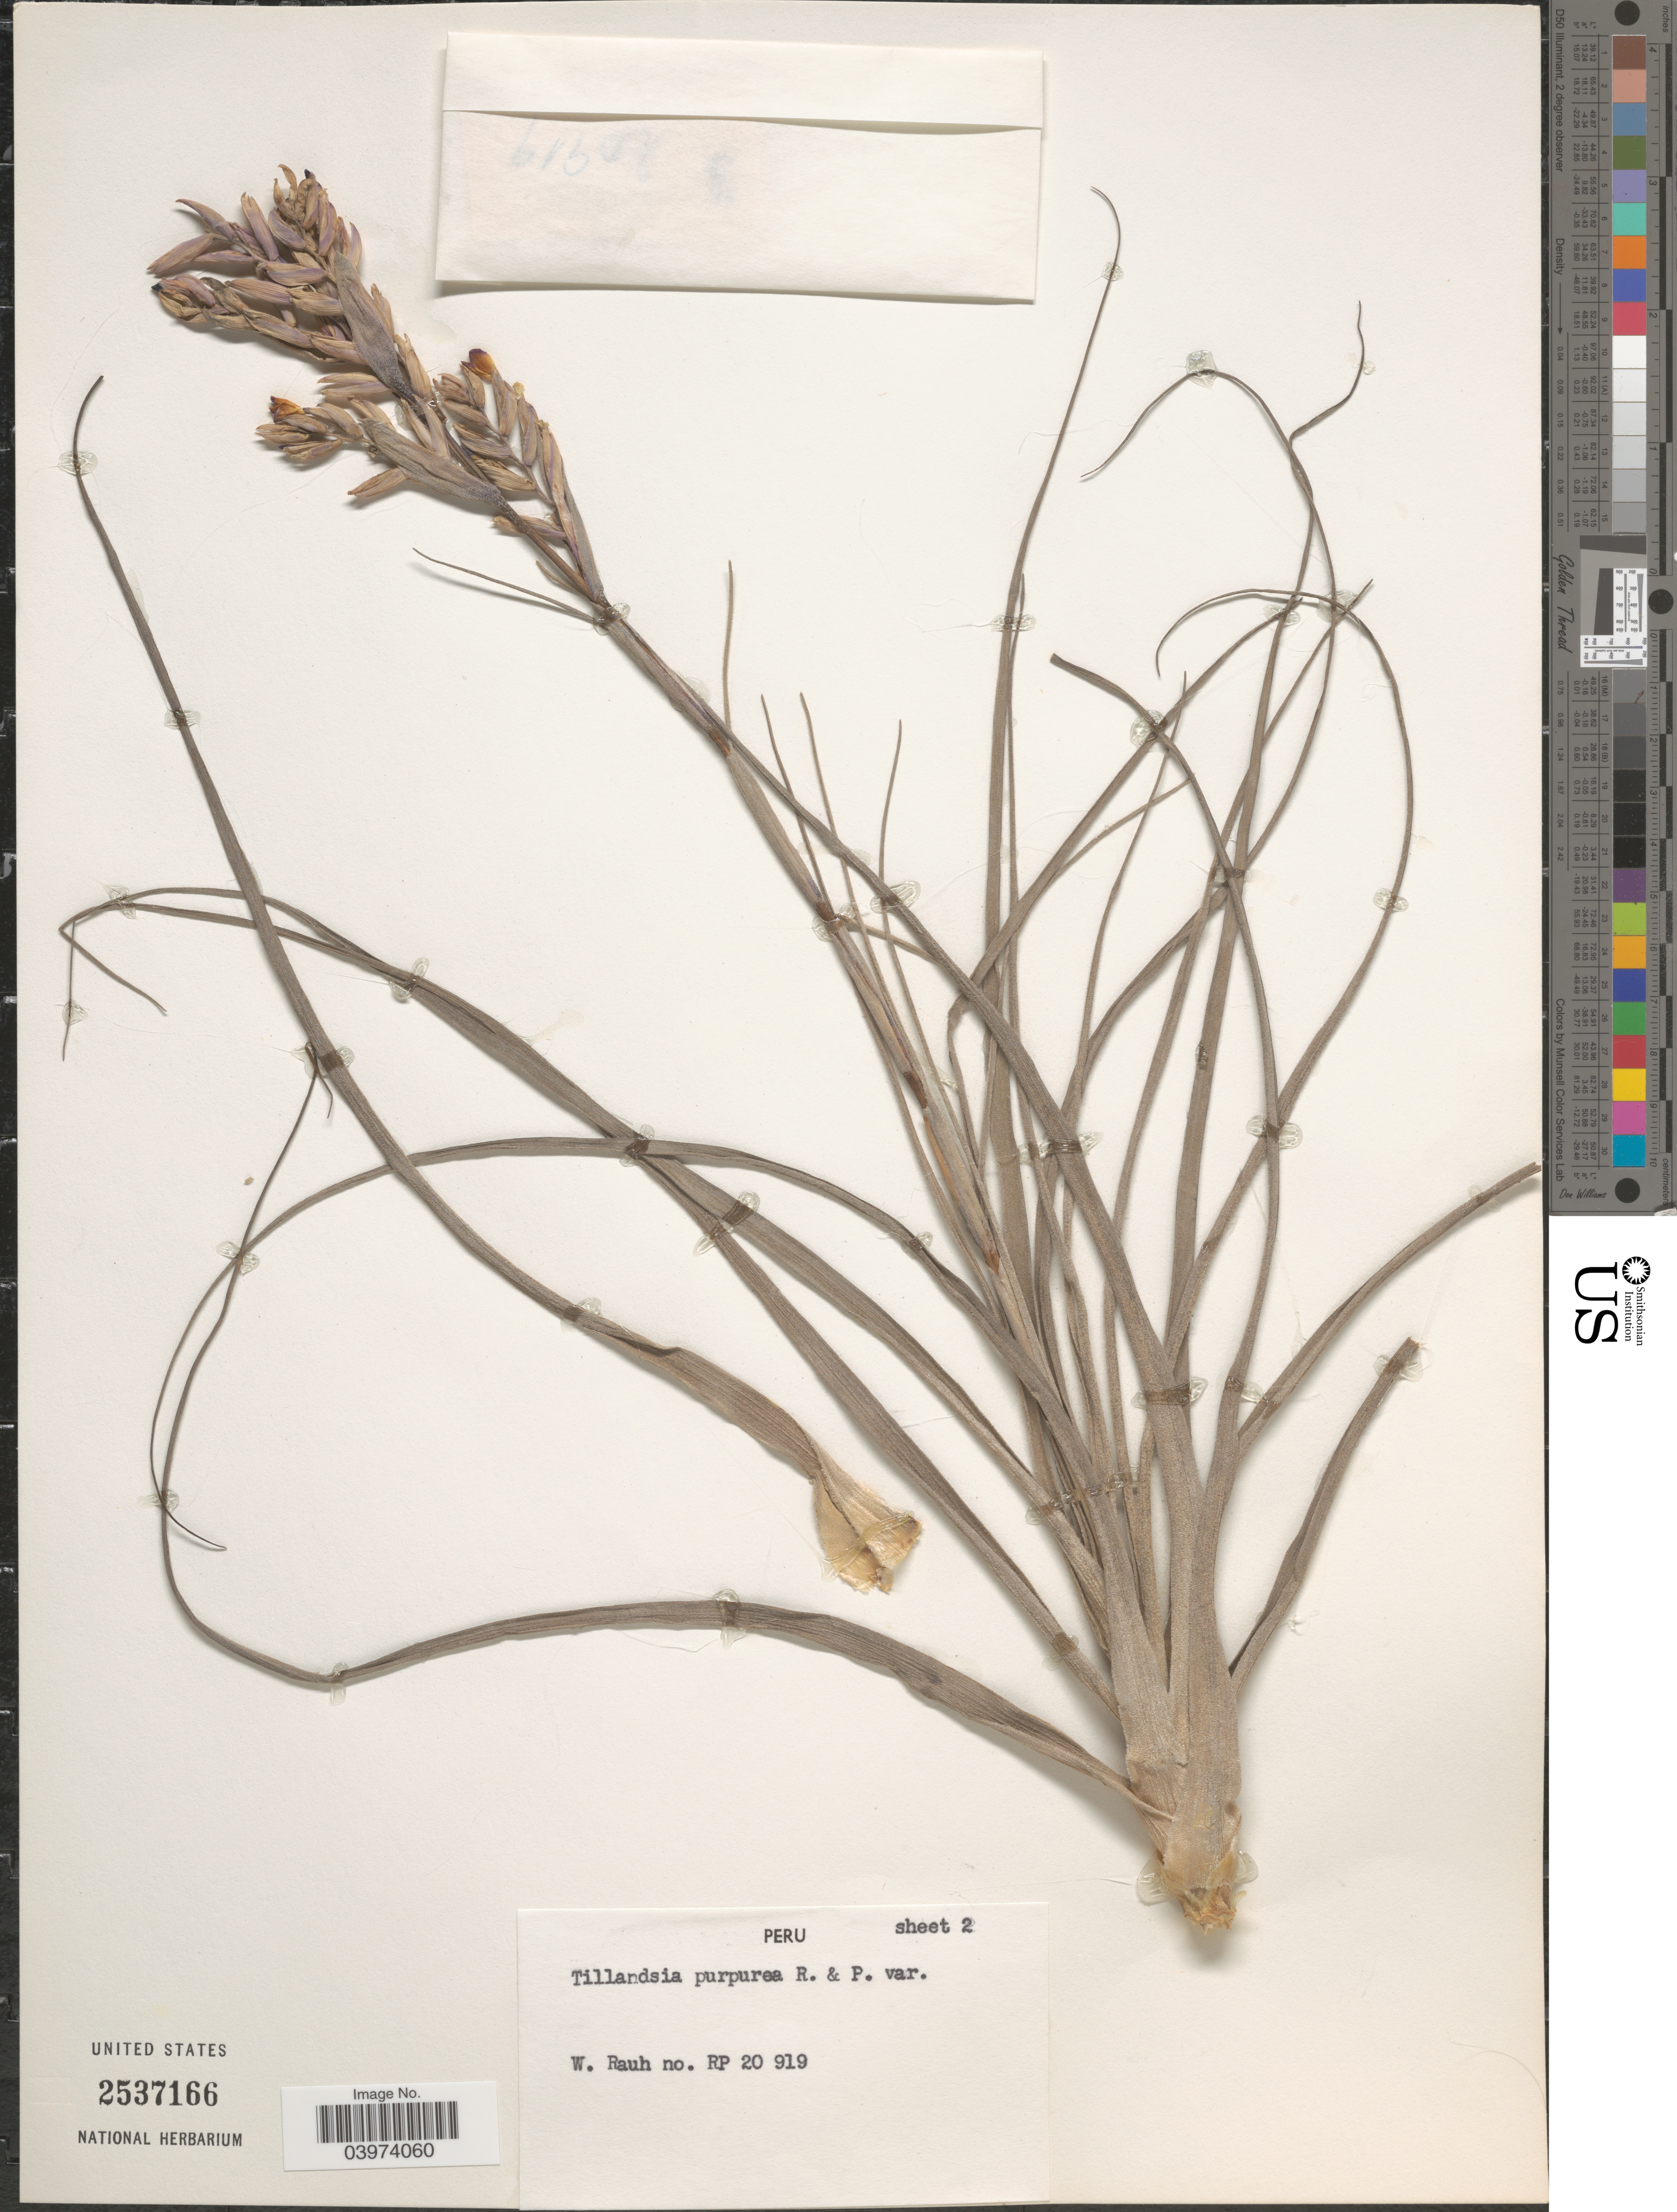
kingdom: Plantae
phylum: Tracheophyta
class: Liliopsida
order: Poales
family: Bromeliaceae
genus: Tillandsia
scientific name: Tillandsia purpurea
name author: Ruiz & Pav.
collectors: W. Rauh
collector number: RP20919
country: Peru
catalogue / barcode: US 2537166